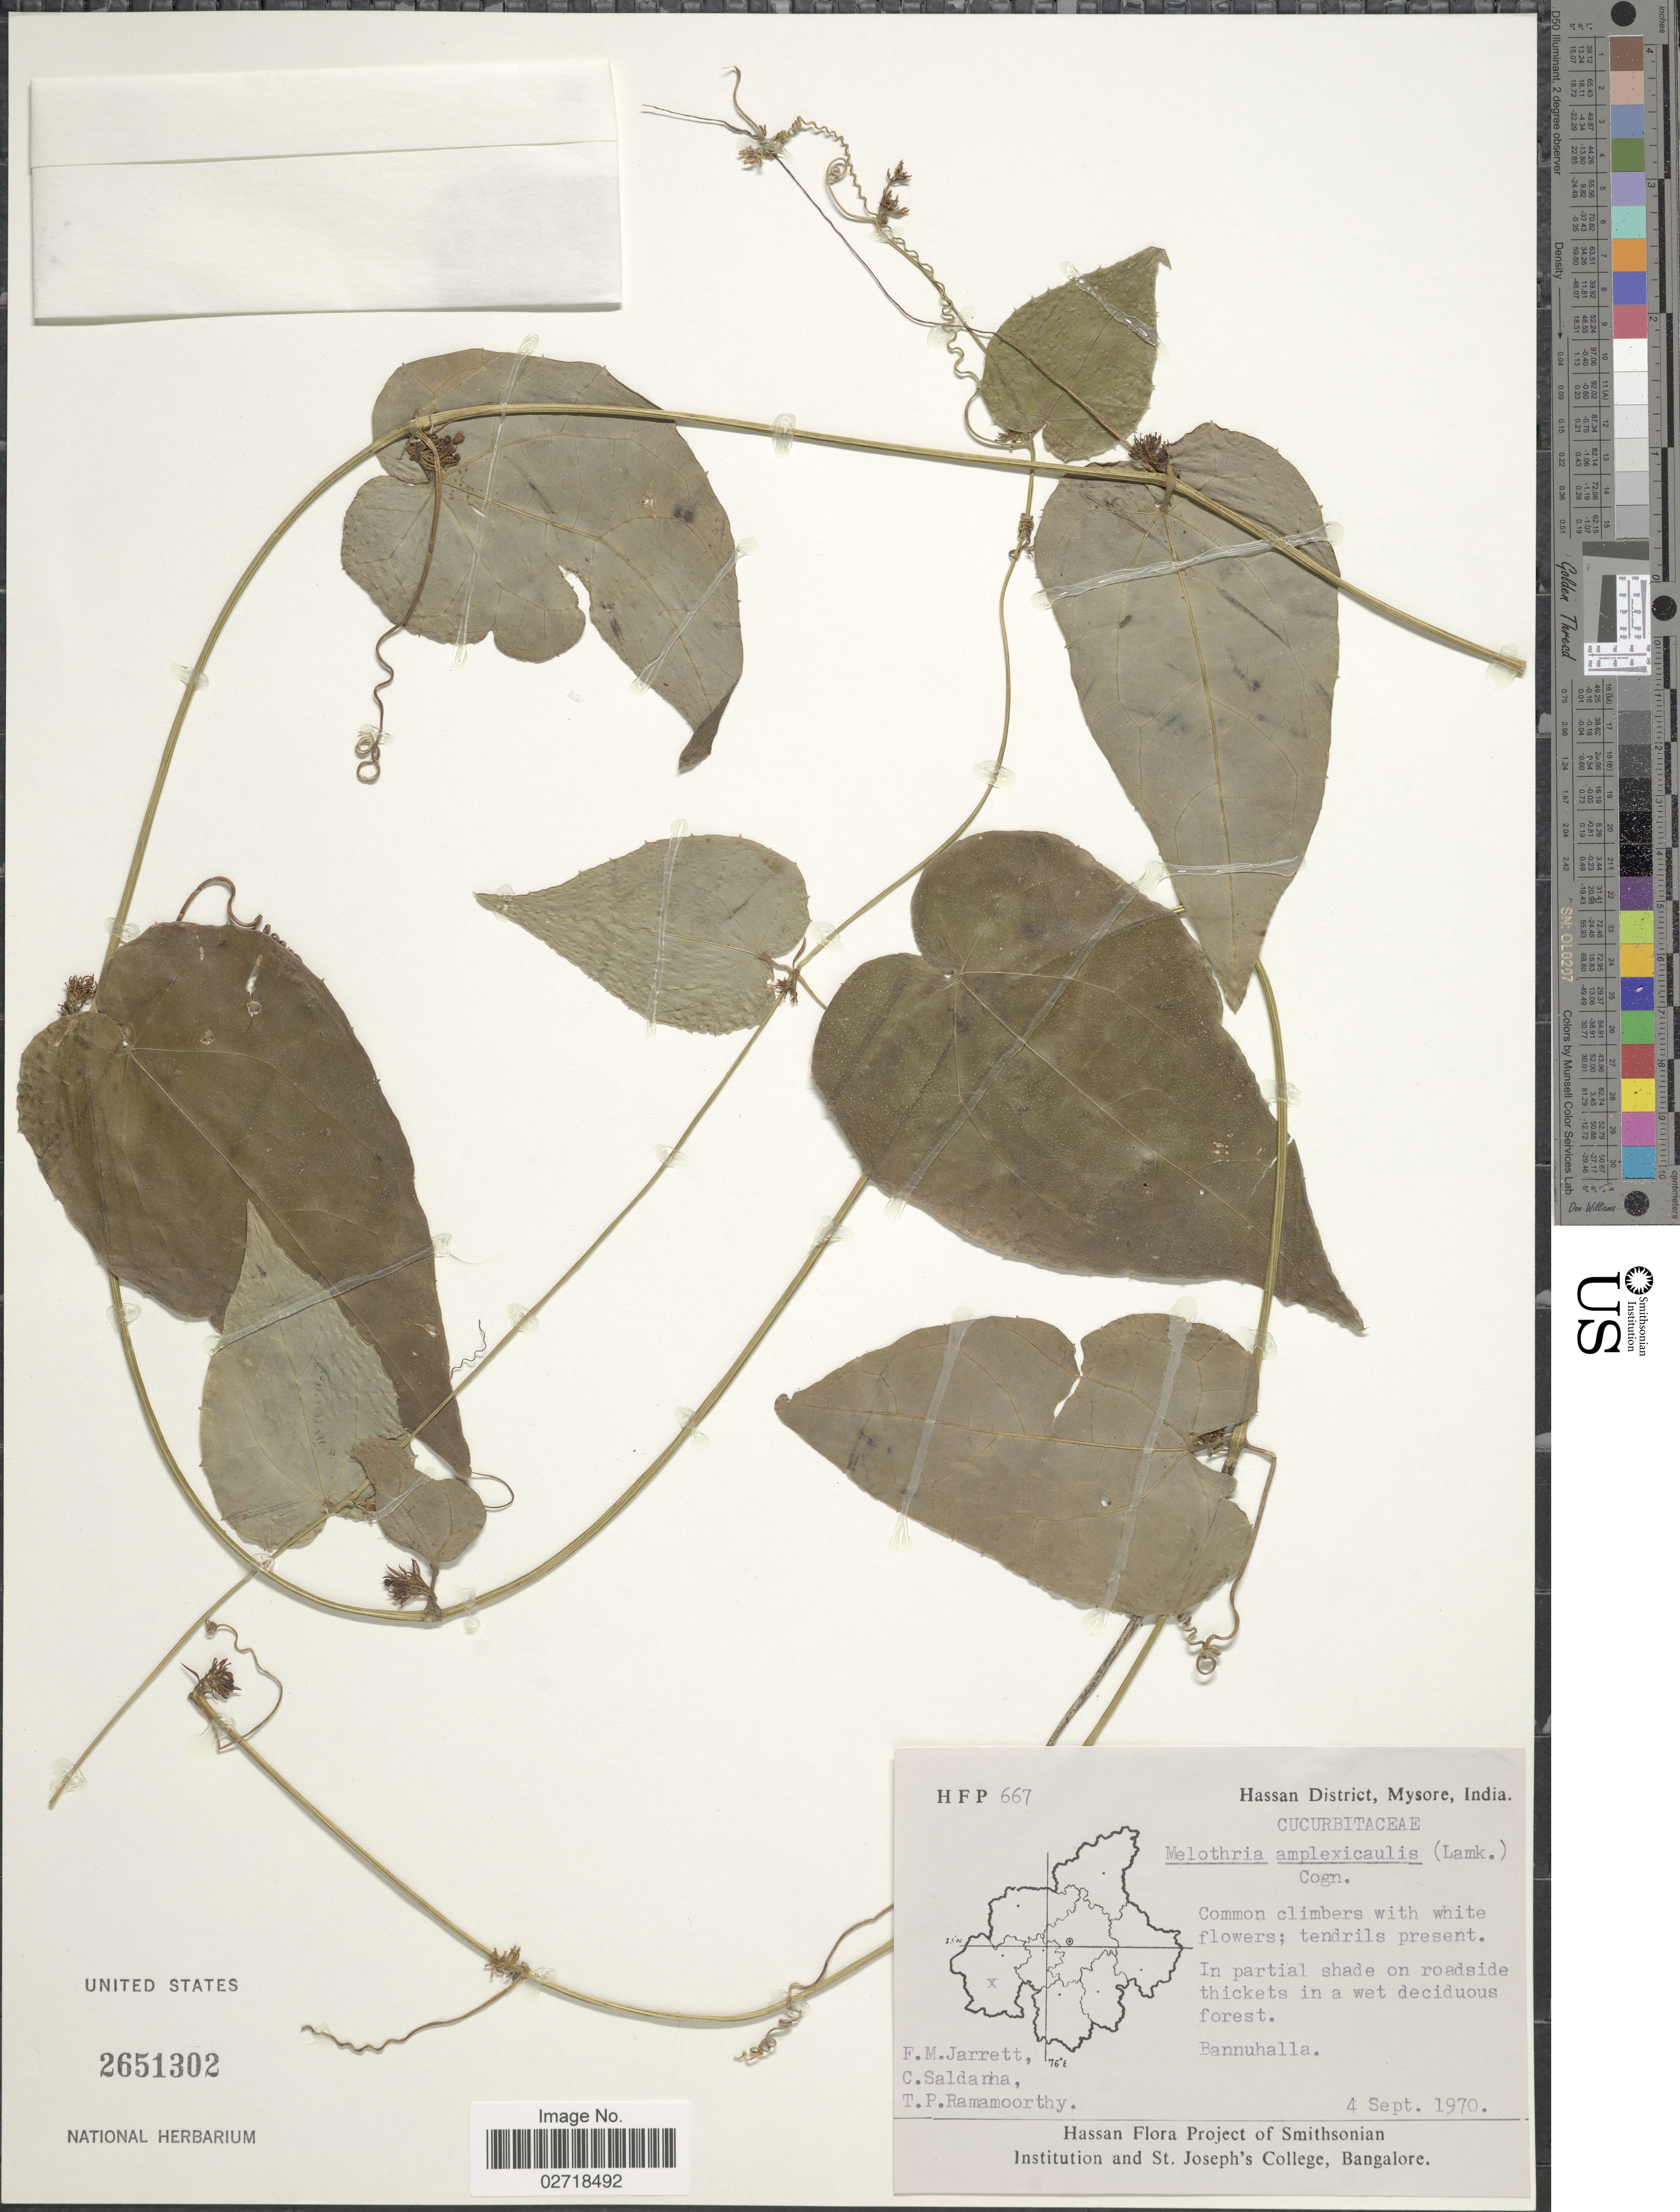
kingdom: Plantae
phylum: Tracheophyta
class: Magnoliopsida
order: Cucurbitales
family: Cucurbitaceae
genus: Solena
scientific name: Solena amplexicaulis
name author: (Lam.) Gandhi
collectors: F. M. Jarrett, C. Saldanha & T. P. Ramamoorthy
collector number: HFP 667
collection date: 1970-09-04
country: India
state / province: Karnataka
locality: Hassan District, Mysore, India, Rannuhalla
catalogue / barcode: US 2651302